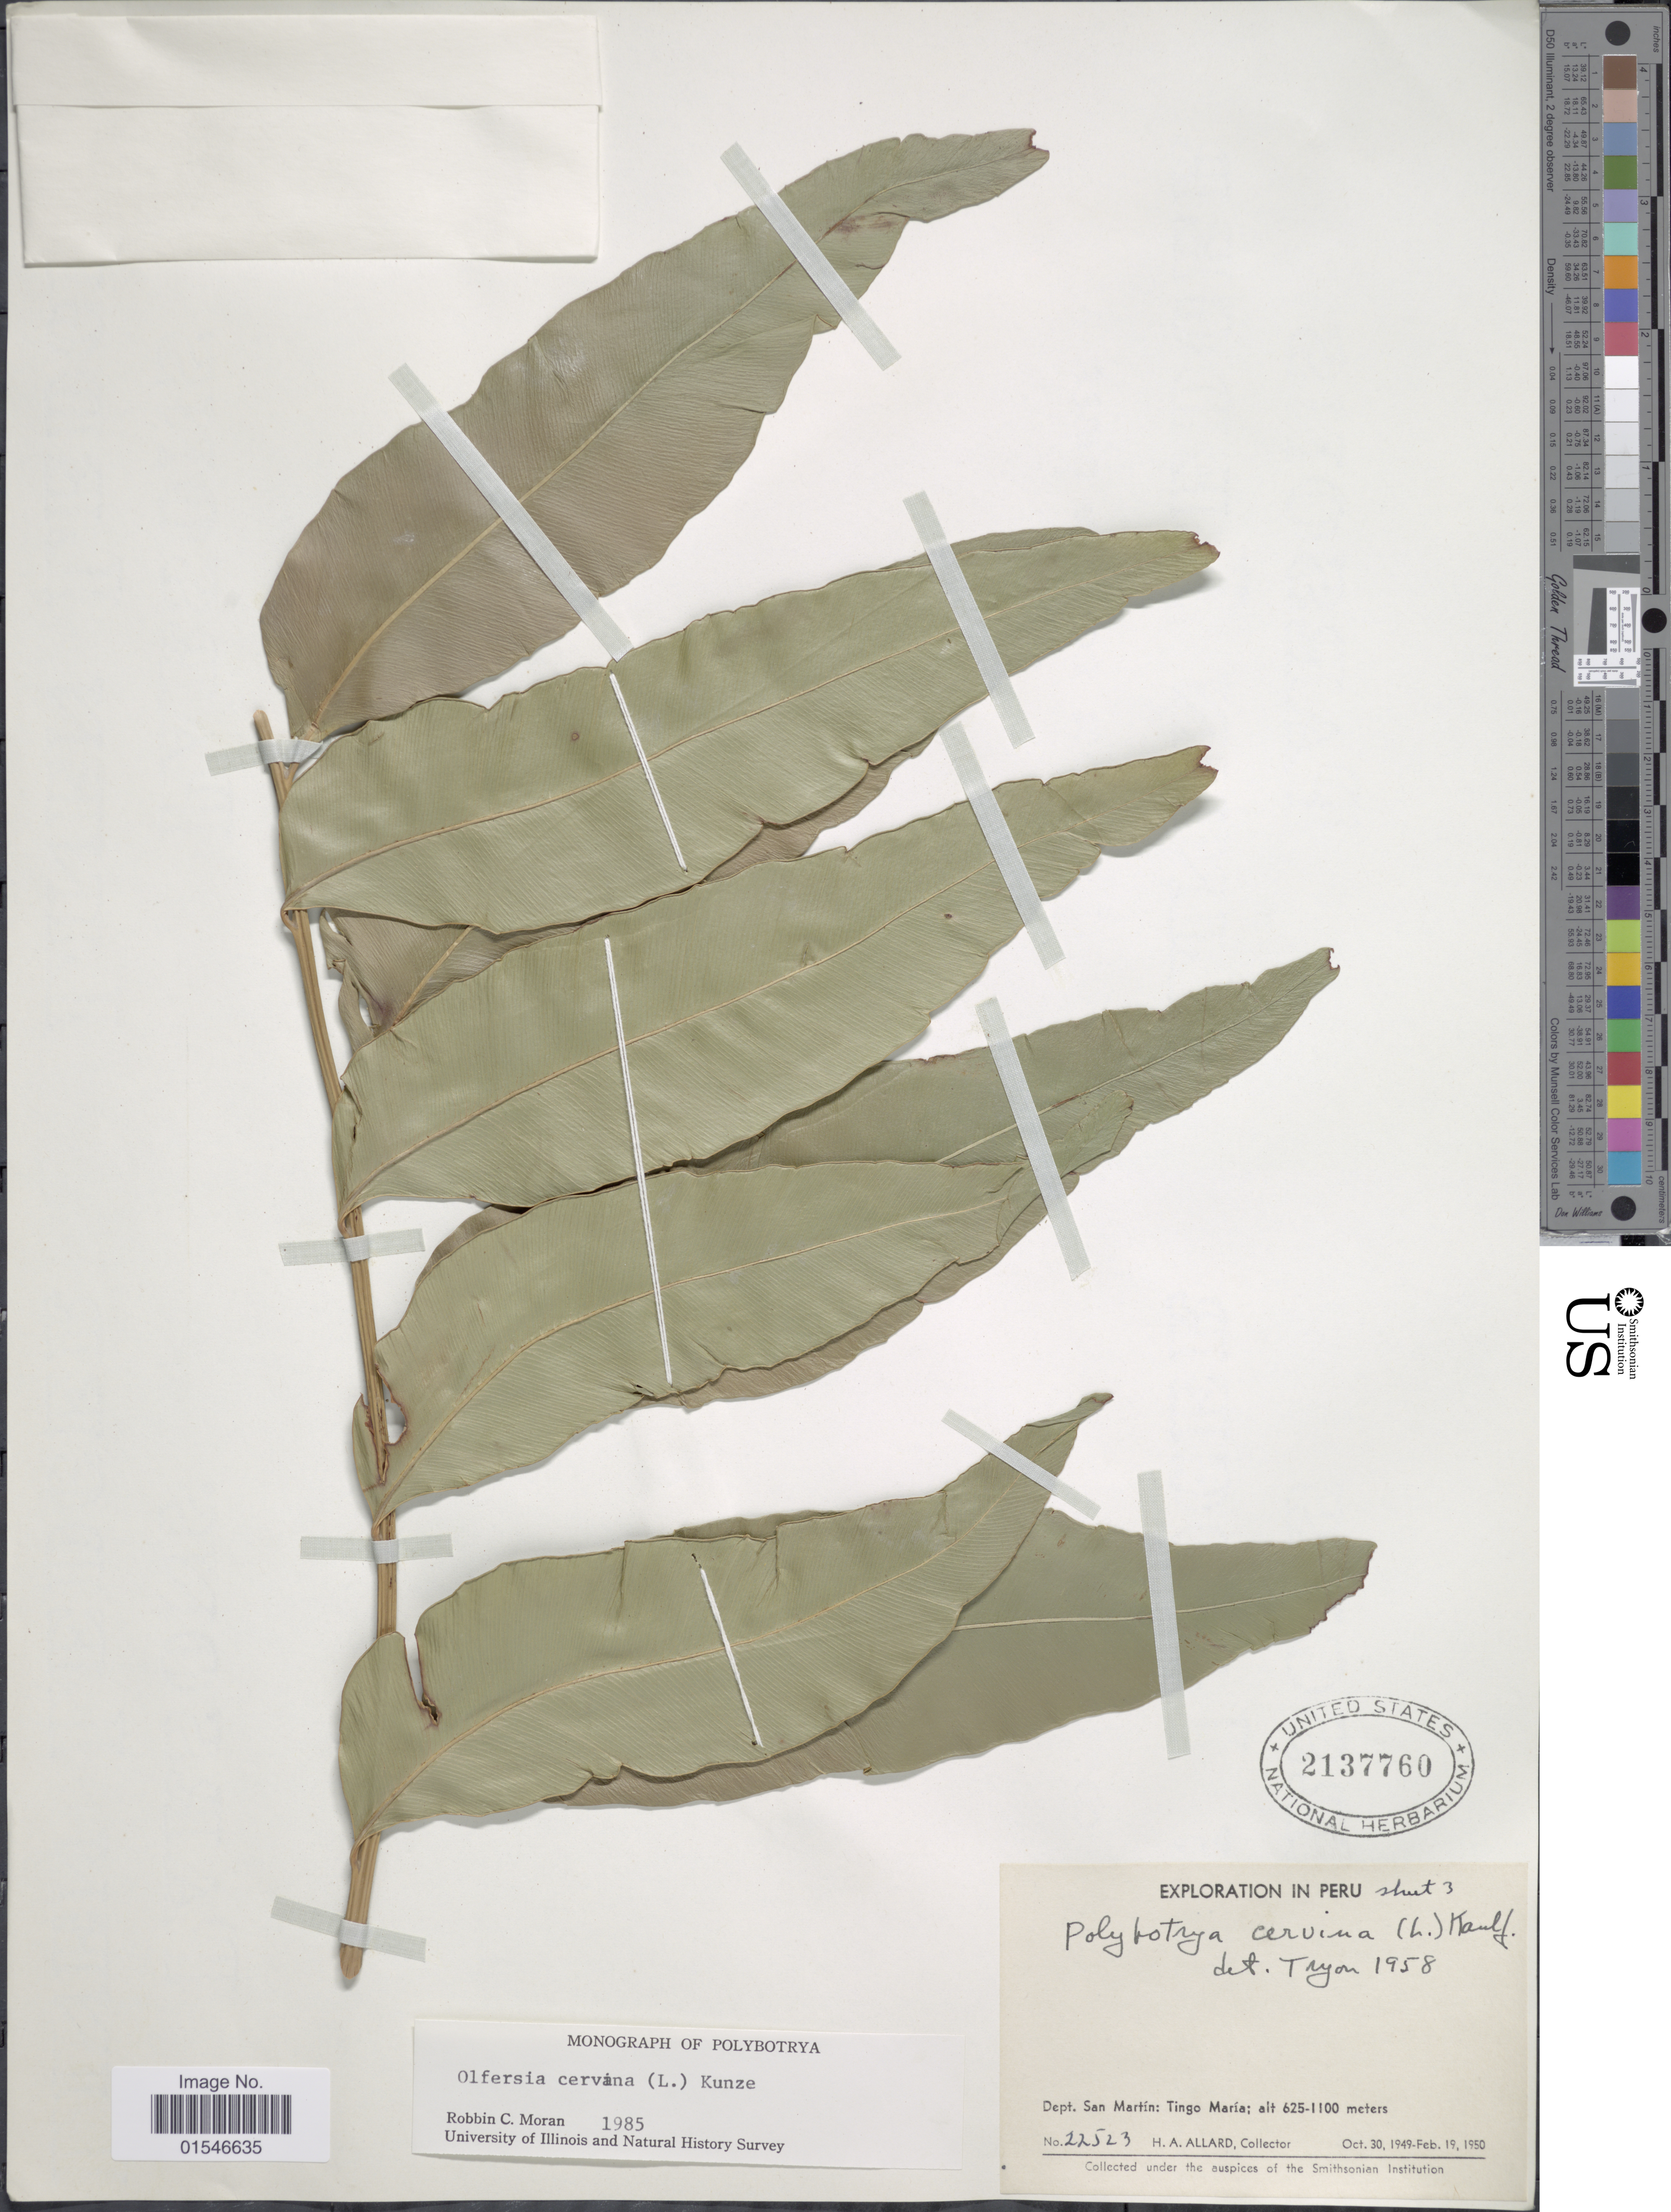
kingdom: Plantae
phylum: Tracheophyta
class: Polypodiopsida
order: Polypodiales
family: Dryopteridaceae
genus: Olfersia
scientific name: Olfersia cervina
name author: (L.) Kunze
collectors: H. A. Allard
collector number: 22523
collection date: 1949-10-30/1950-02-19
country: Peru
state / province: San Martín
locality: Tingo María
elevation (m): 625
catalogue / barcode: US 2137760